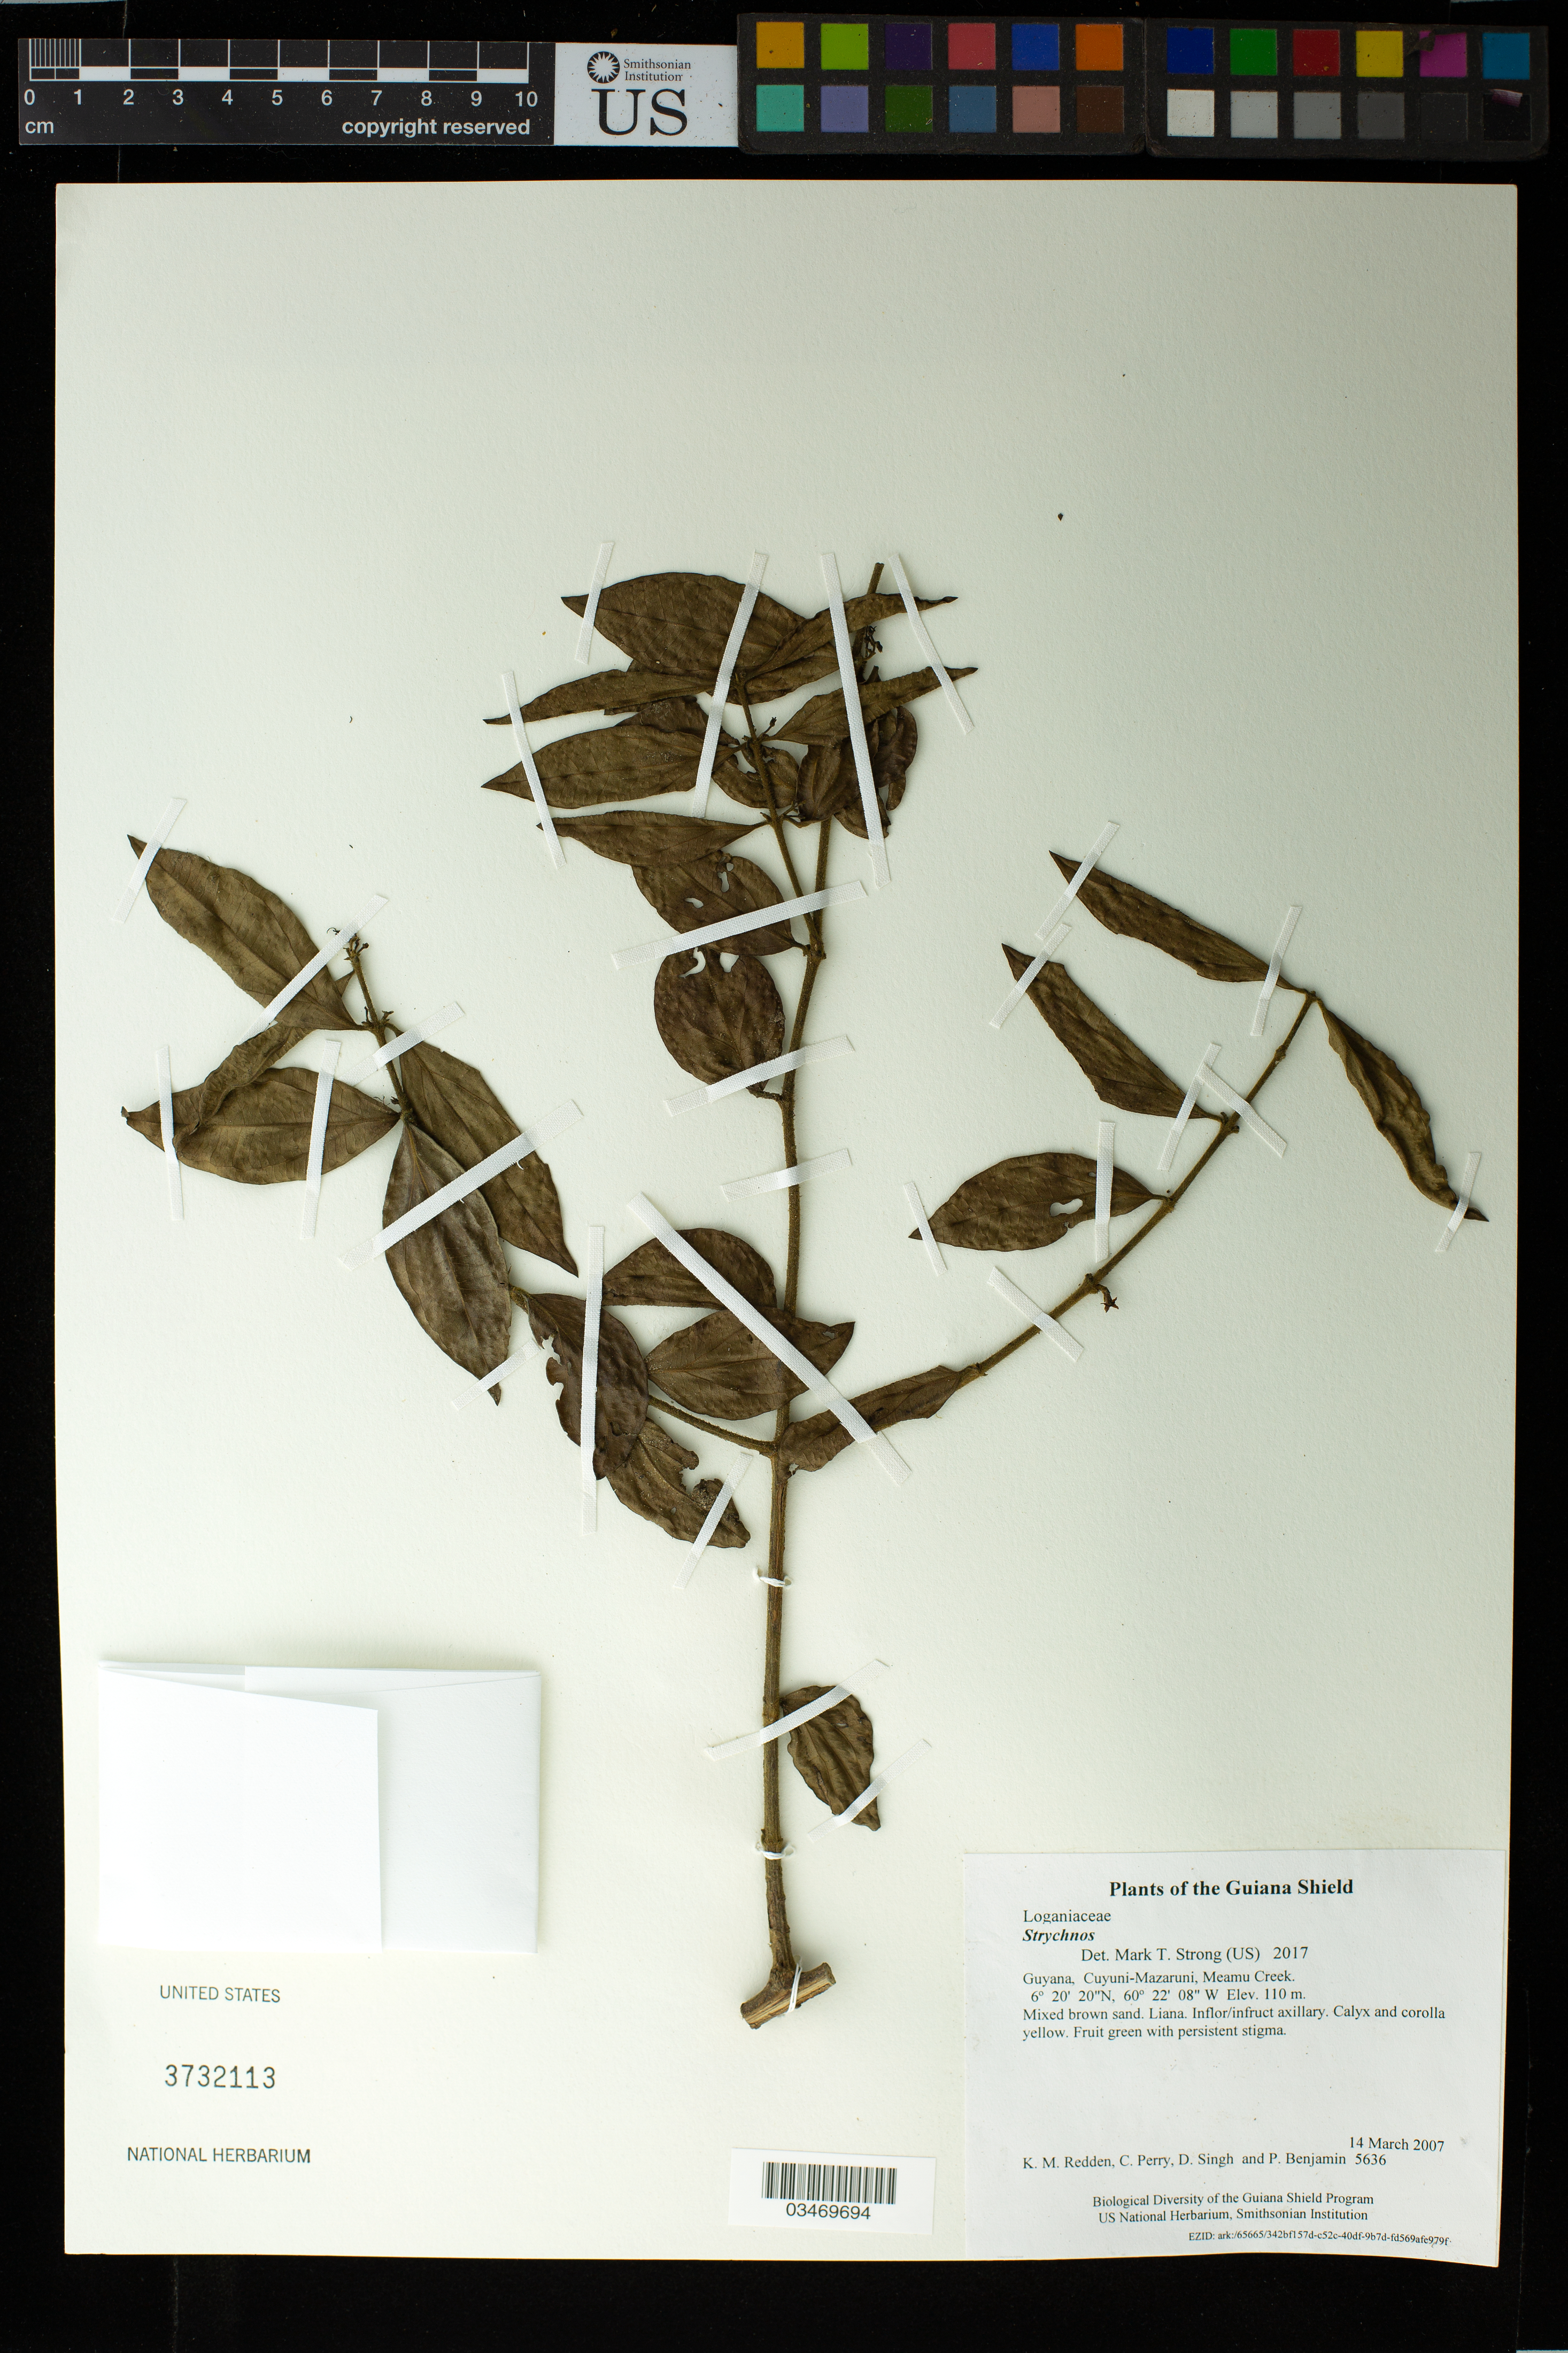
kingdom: Plantae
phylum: Tracheophyta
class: Magnoliopsida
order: Gentianales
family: Loganiaceae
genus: Strychnos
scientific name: Strychnos sp.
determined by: Strong, M. T., (US), Smithsonian Institution - National Museum of Natural History (UNITED STATES)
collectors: K. M. Redden, C. Perry, D. Singh & P. Benjamin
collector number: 5636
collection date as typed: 14 March 2007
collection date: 2007-03-14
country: Guyana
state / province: Cuyuni-Mazaruni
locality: Meamu Creek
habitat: Mixed brown sand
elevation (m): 110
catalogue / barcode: US 3732113